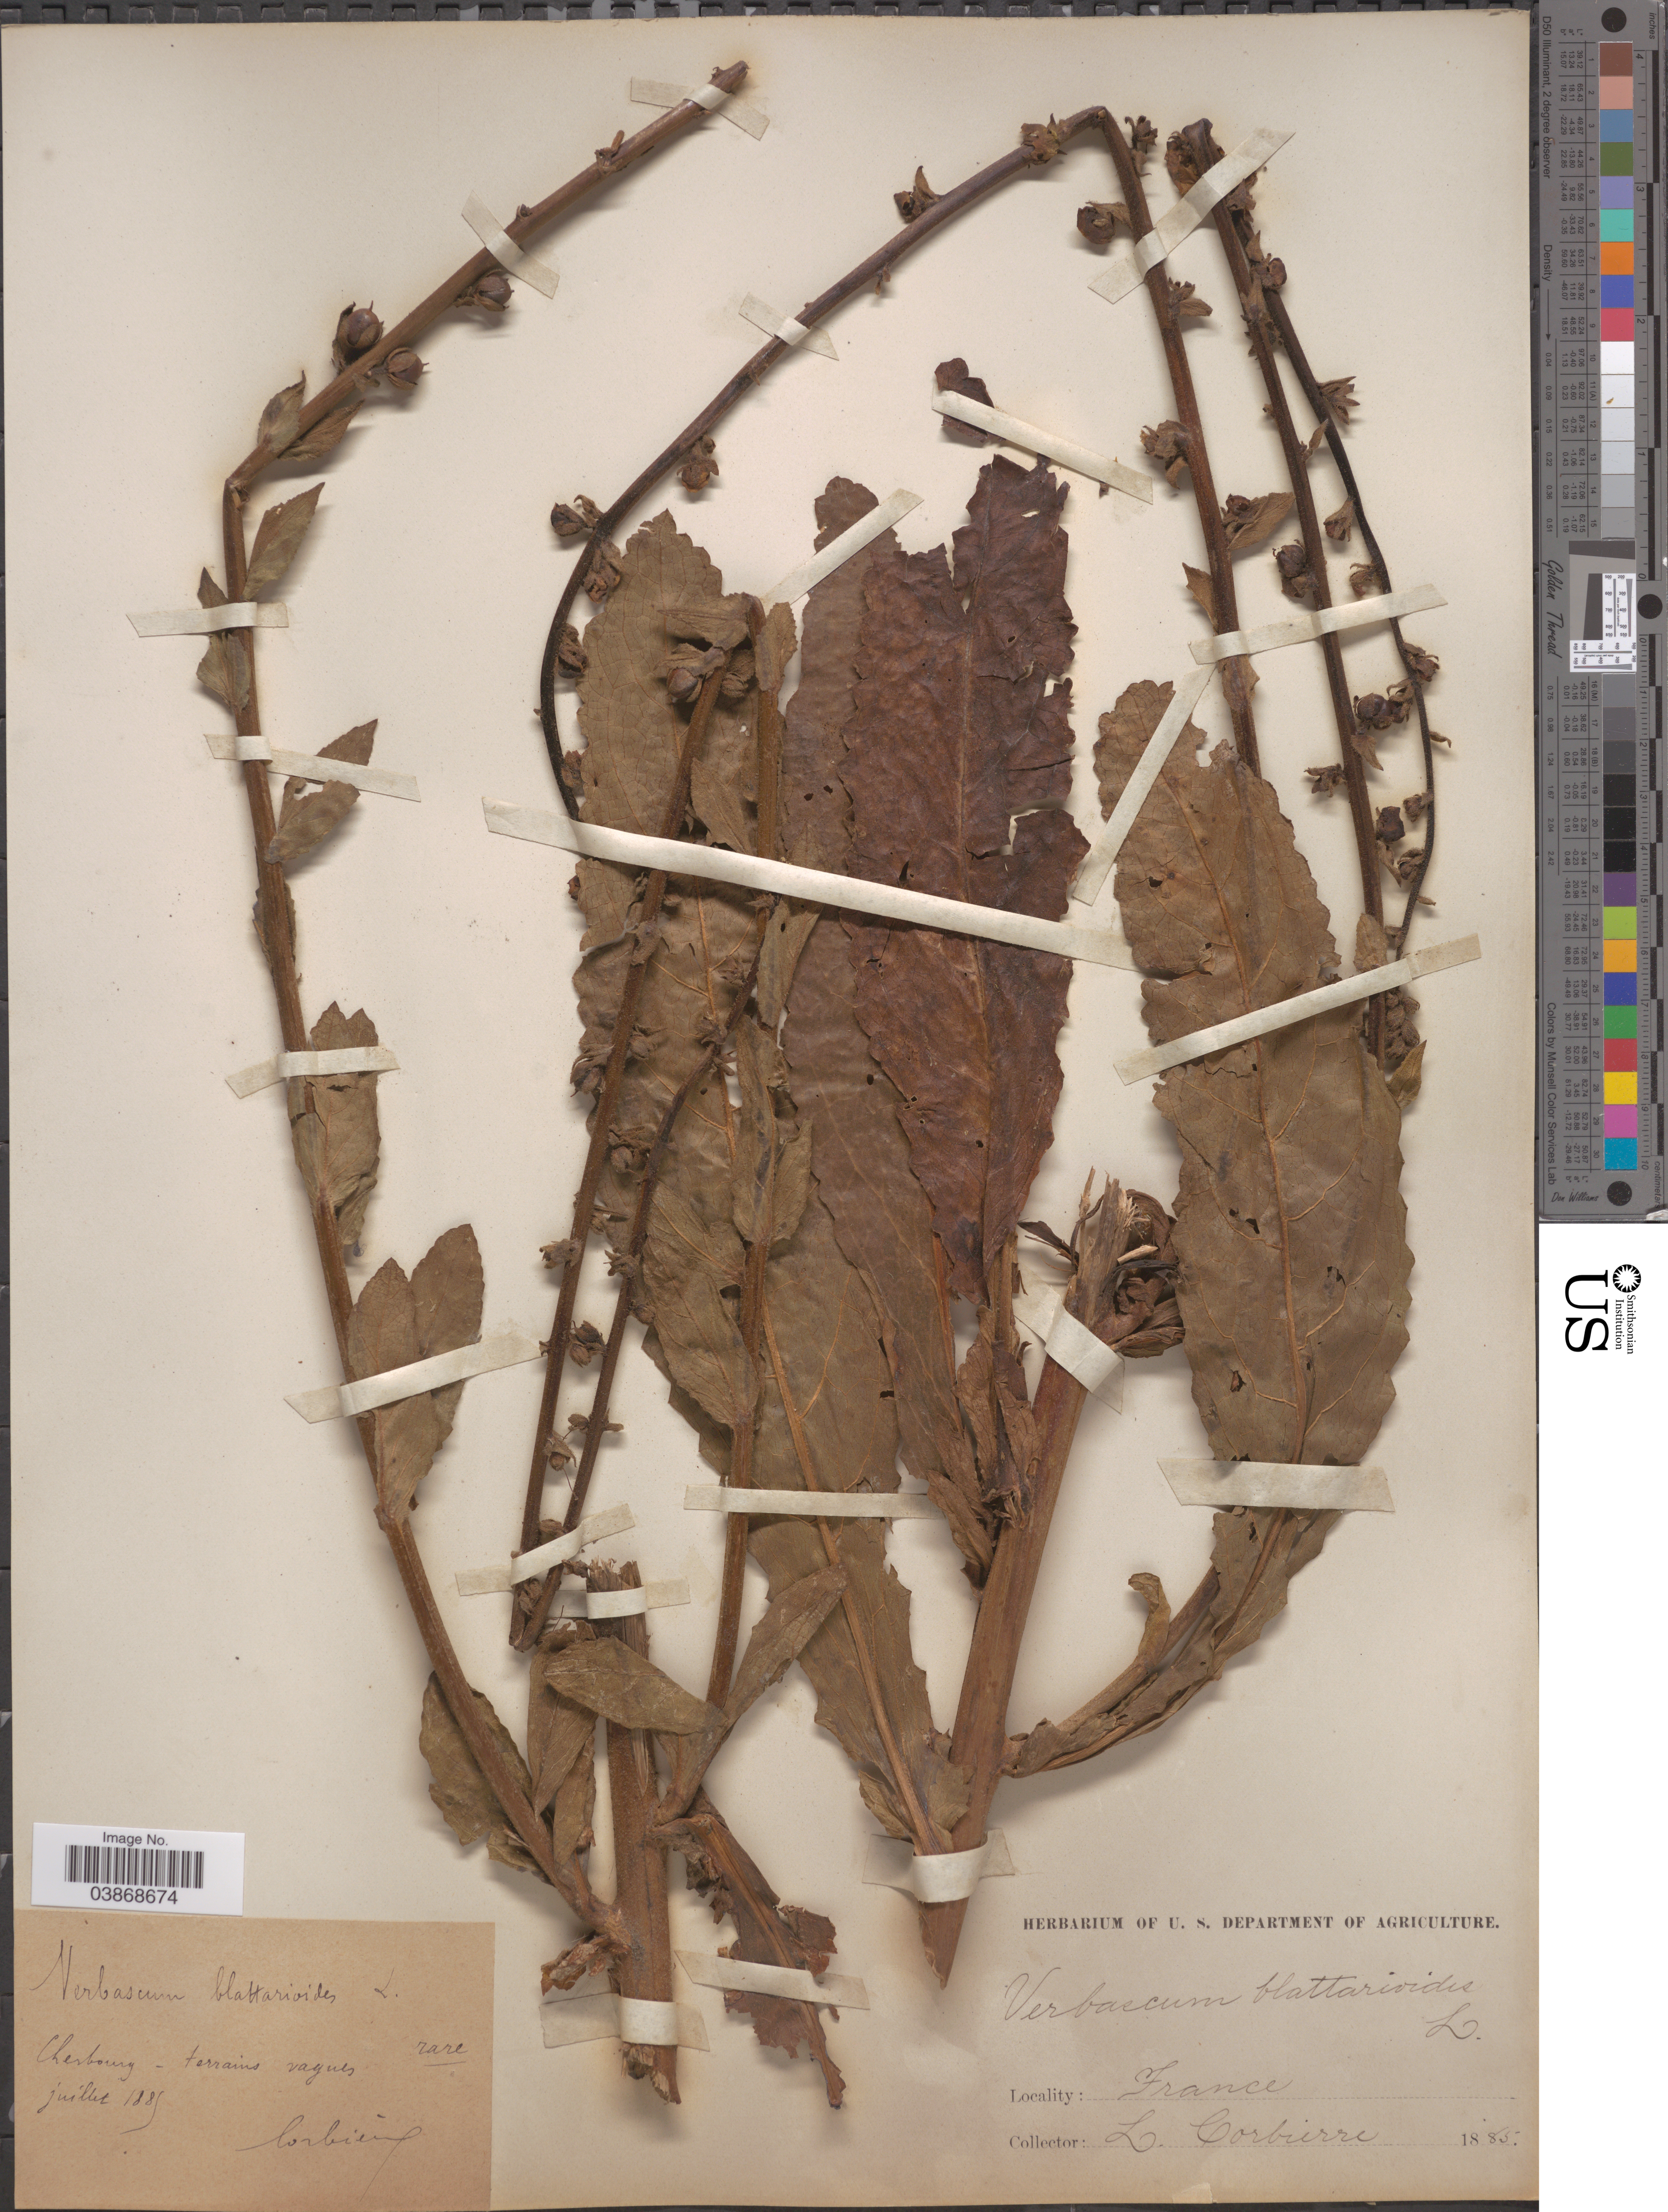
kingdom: Plantae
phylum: Tracheophyta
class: Magnoliopsida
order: Lamiales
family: Scrophulariaceae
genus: Verbascum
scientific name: Verbascum blattarioides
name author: Lam.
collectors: L. Corbière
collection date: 1885-07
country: France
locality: Cherbourg - terrains vagues.